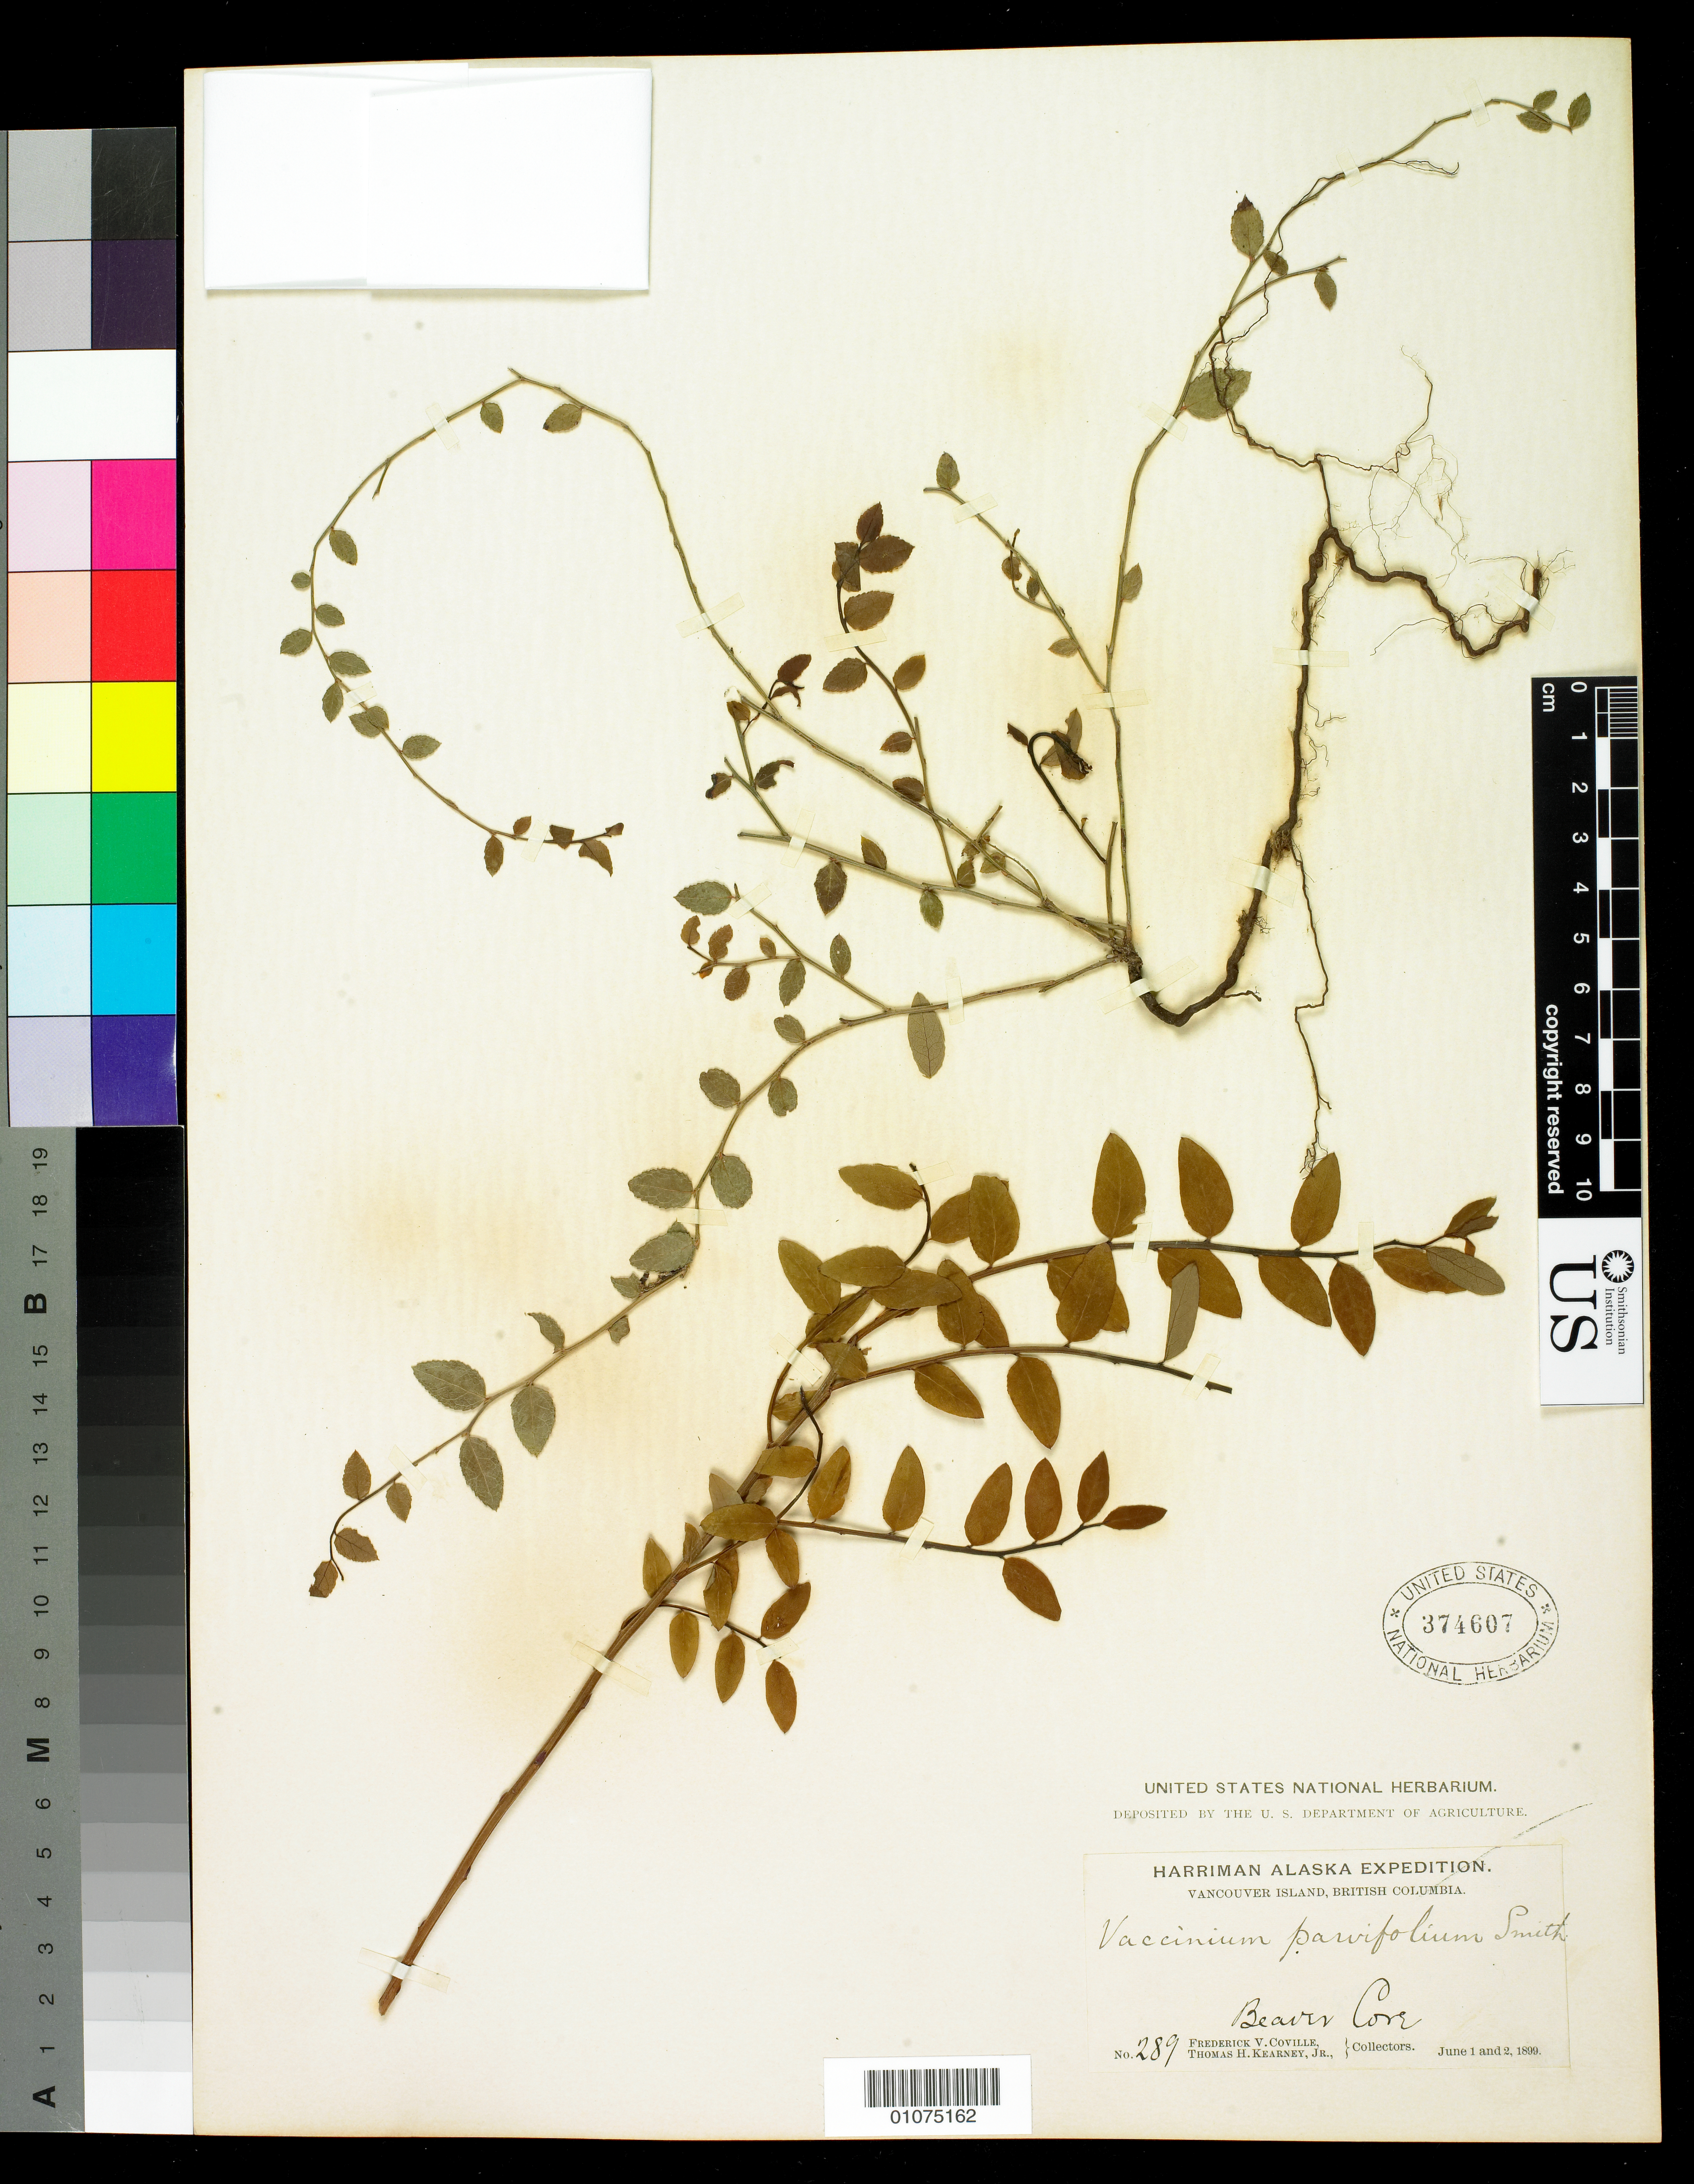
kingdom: Plantae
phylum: Tracheophyta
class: Magnoliopsida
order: Ericales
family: Ericaceae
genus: Vaccinium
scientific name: Vaccinium parvifolium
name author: Small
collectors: F. V. Coville & T. H. Kearney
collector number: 289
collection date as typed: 1 Jun 1899 and 2 Jun 1899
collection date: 1899-06-01,1899-06-02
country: Canada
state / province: British Columbia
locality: Vancouver Island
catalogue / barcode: US 374607